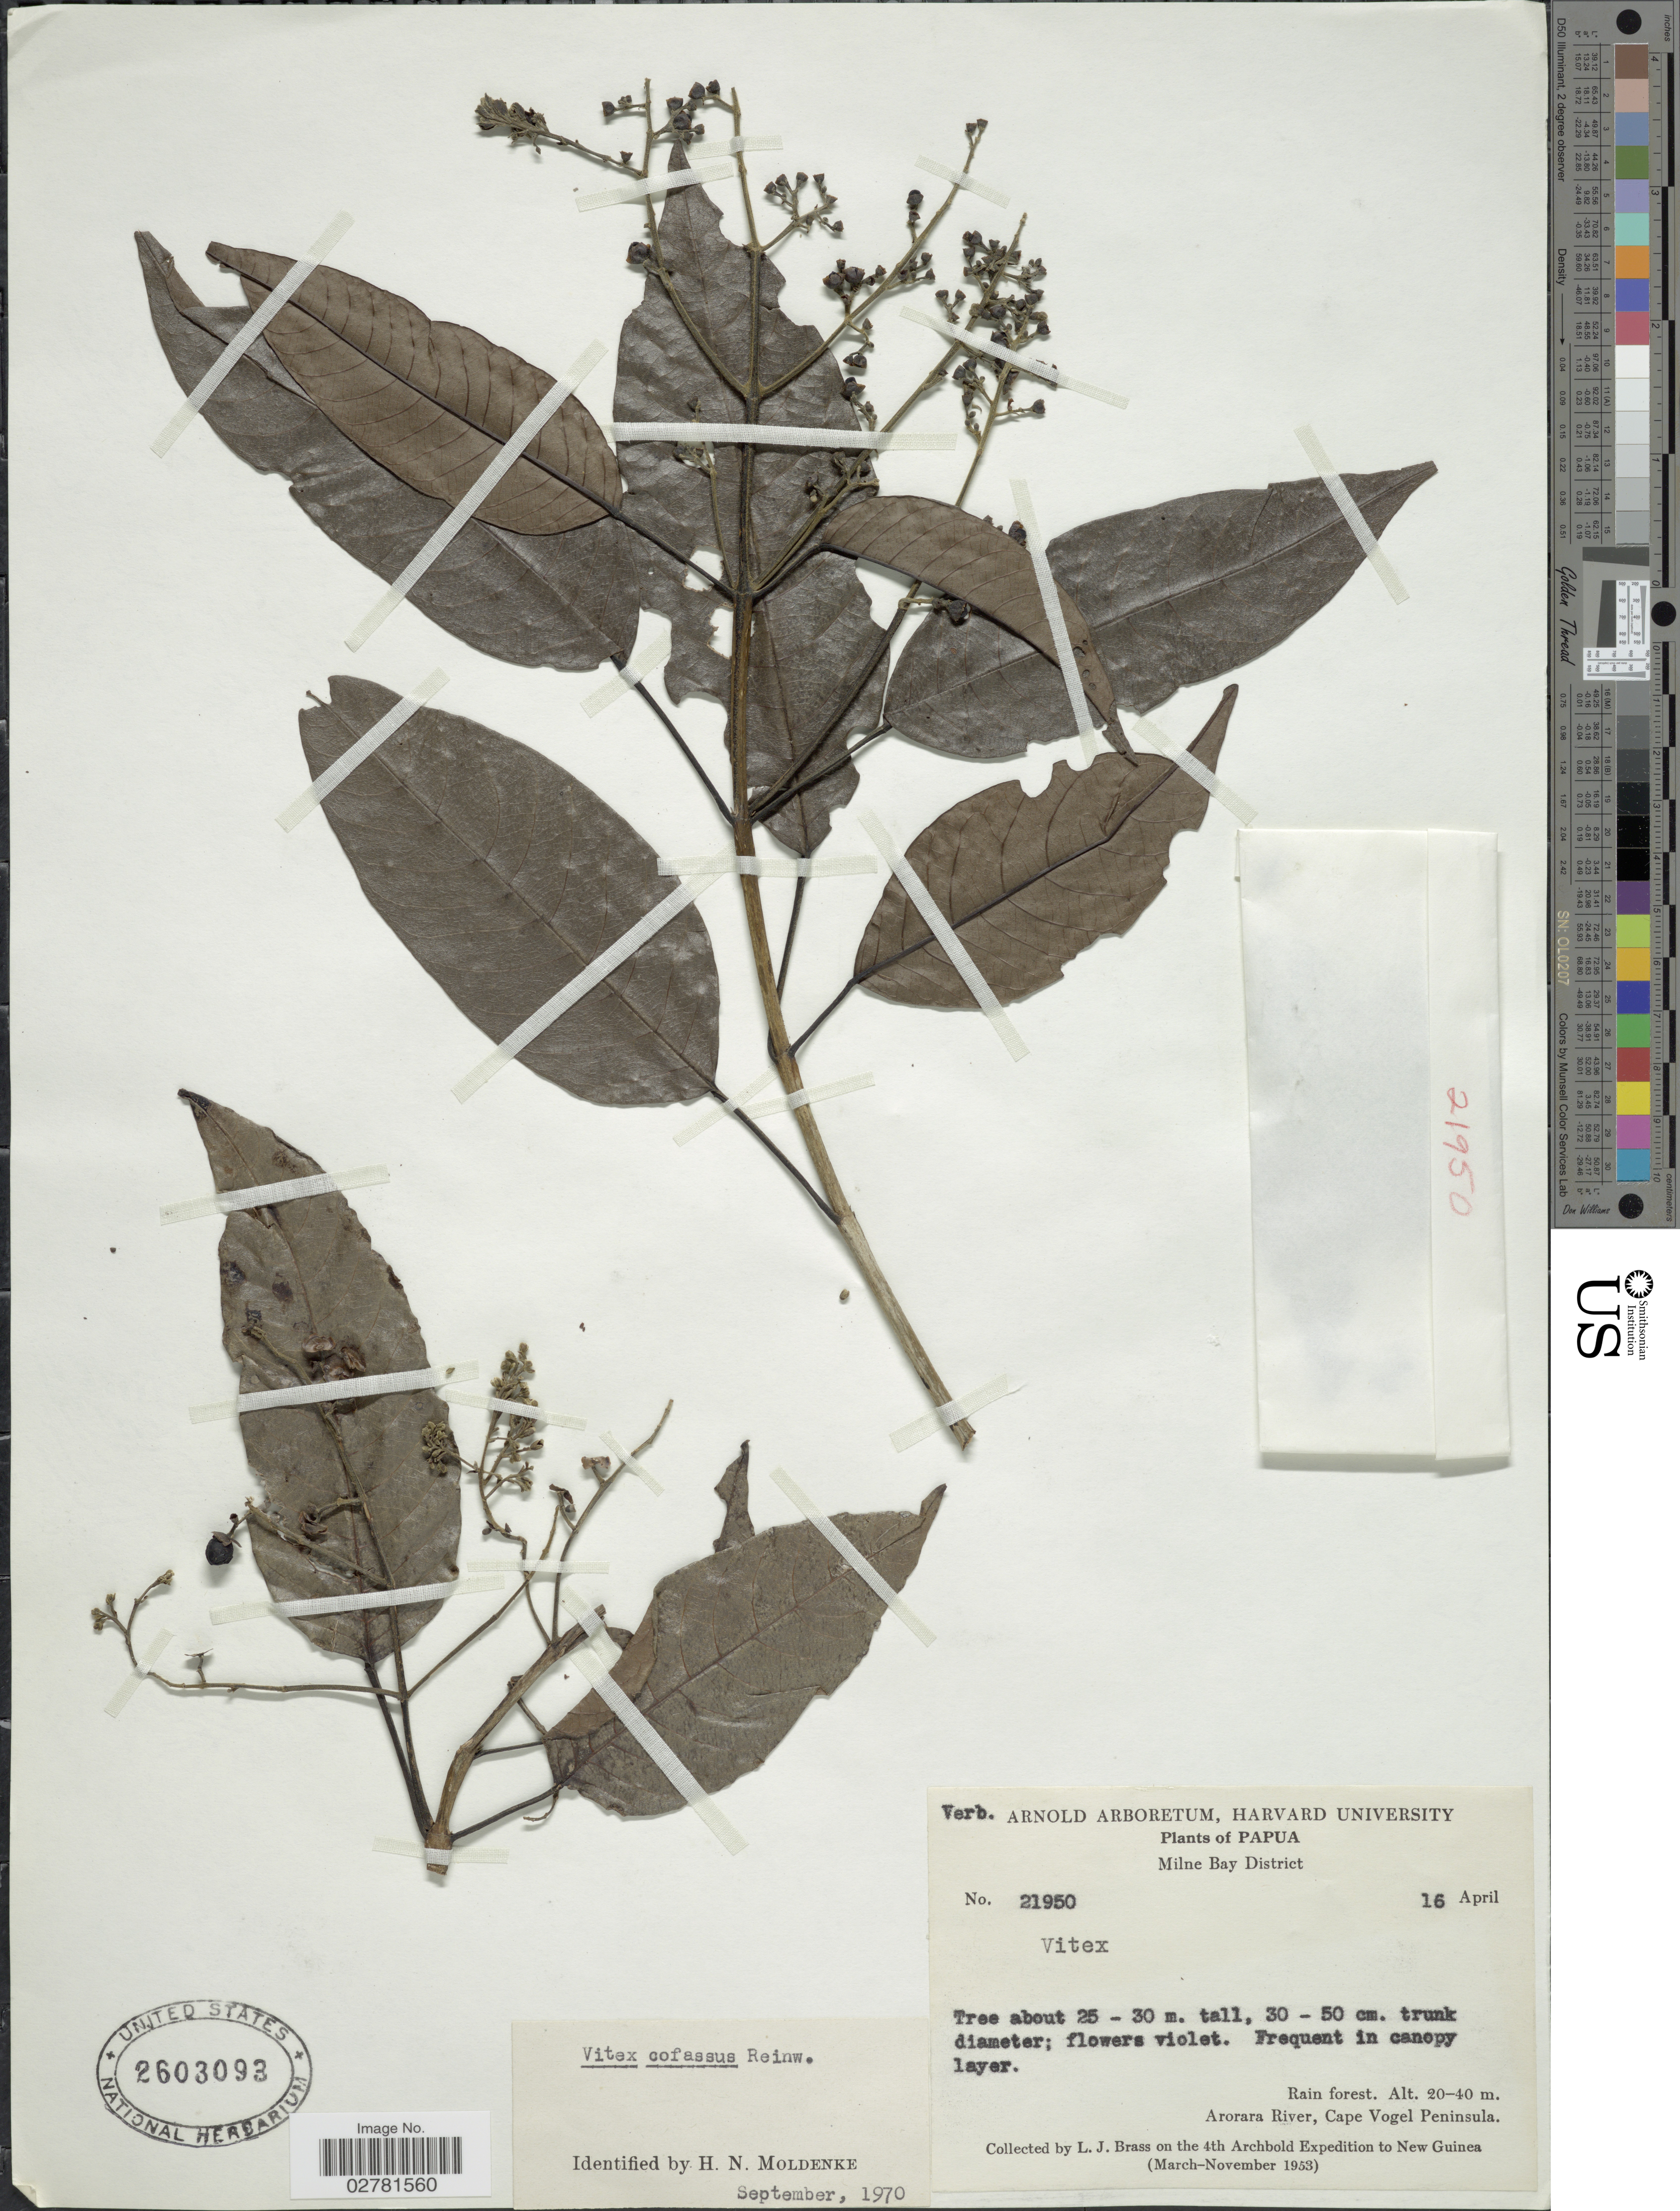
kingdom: Plantae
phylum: Tracheophyta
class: Magnoliopsida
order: Lamiales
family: Lamiaceae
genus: Vitex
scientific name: Vitex cofassus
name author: Reinw. ex Blume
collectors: L. J. Brass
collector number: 21950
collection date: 1953-04-16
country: Papua New Guinea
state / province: Milne Bay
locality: Papua. Milne Bay District. Arorara River, Cape Vogel Peninsula. New Guinea.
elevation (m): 20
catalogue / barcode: US 2603093